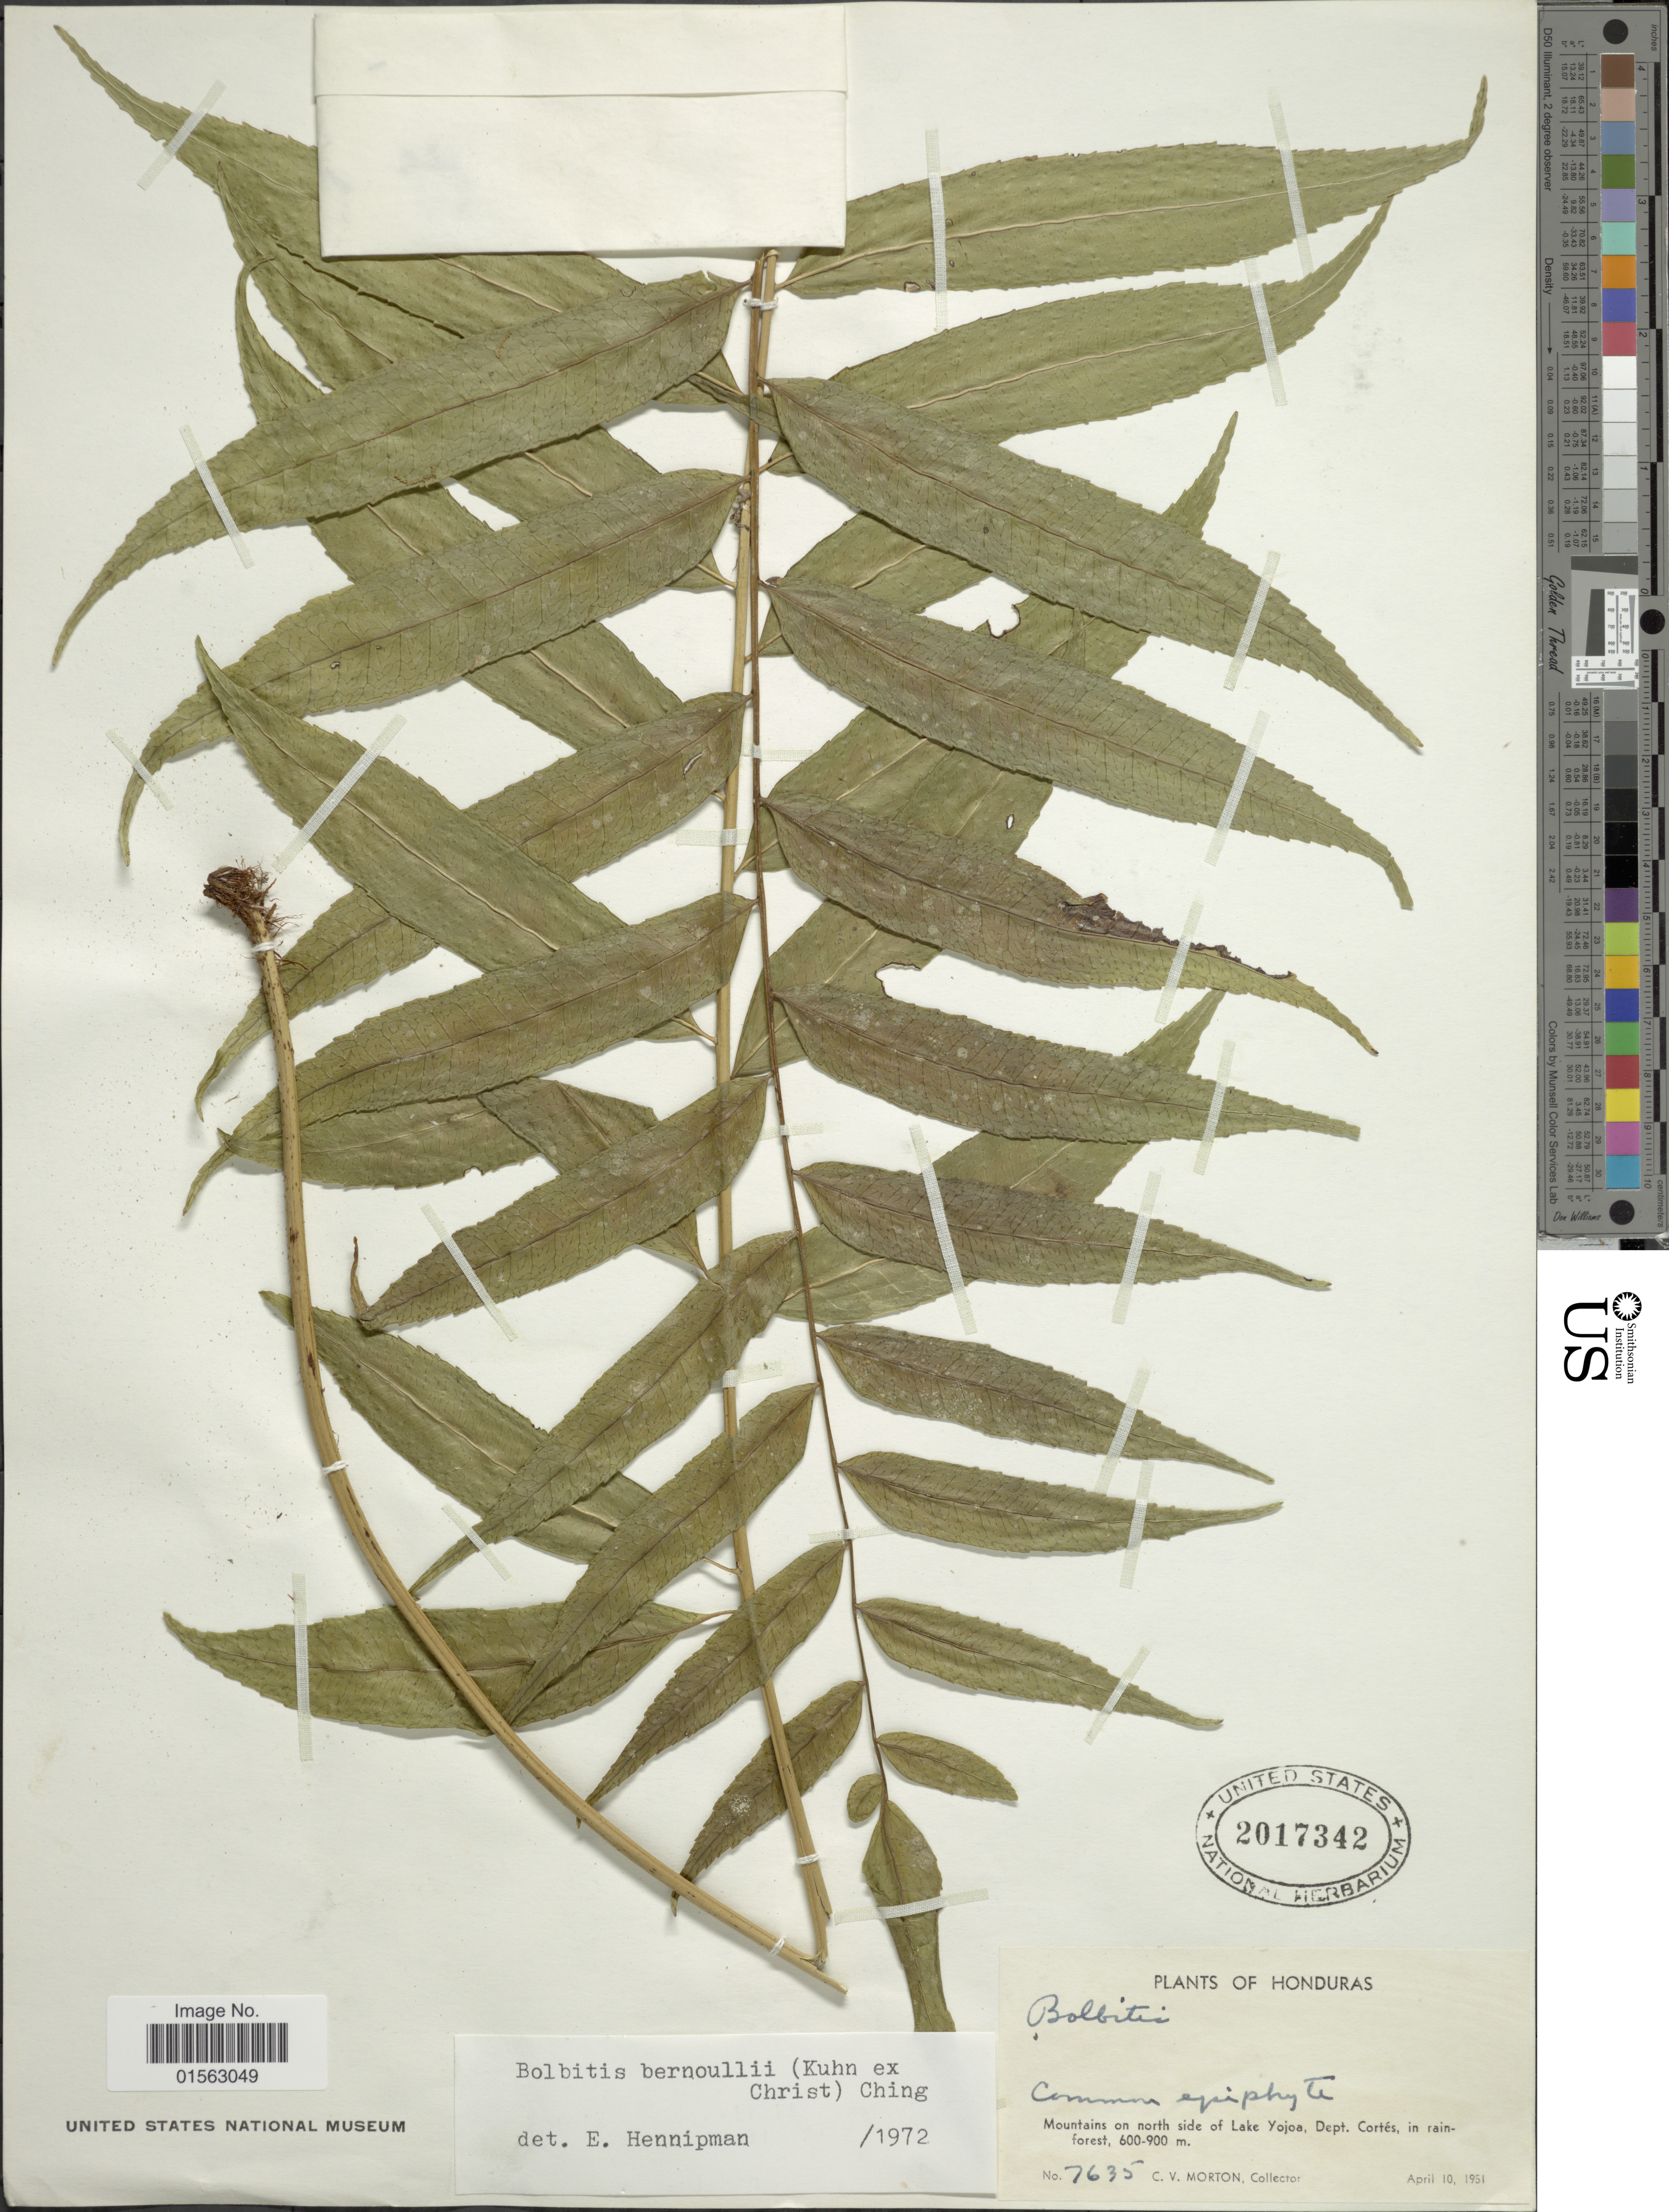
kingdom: Plantae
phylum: Tracheophyta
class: Polypodiopsida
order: Polypodiales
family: Dryopteridaceae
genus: Mickelia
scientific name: Mickelia bernoullii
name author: (Kuhn ex Christ) R.C. Moran et al.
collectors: C. V. Morton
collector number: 7635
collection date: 1951-04-10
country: Honduras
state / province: Cortés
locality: Honduras, mountains on north side of Lake Yojoa, Dept. Cortés, in rain-forest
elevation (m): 600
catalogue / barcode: US 2017342